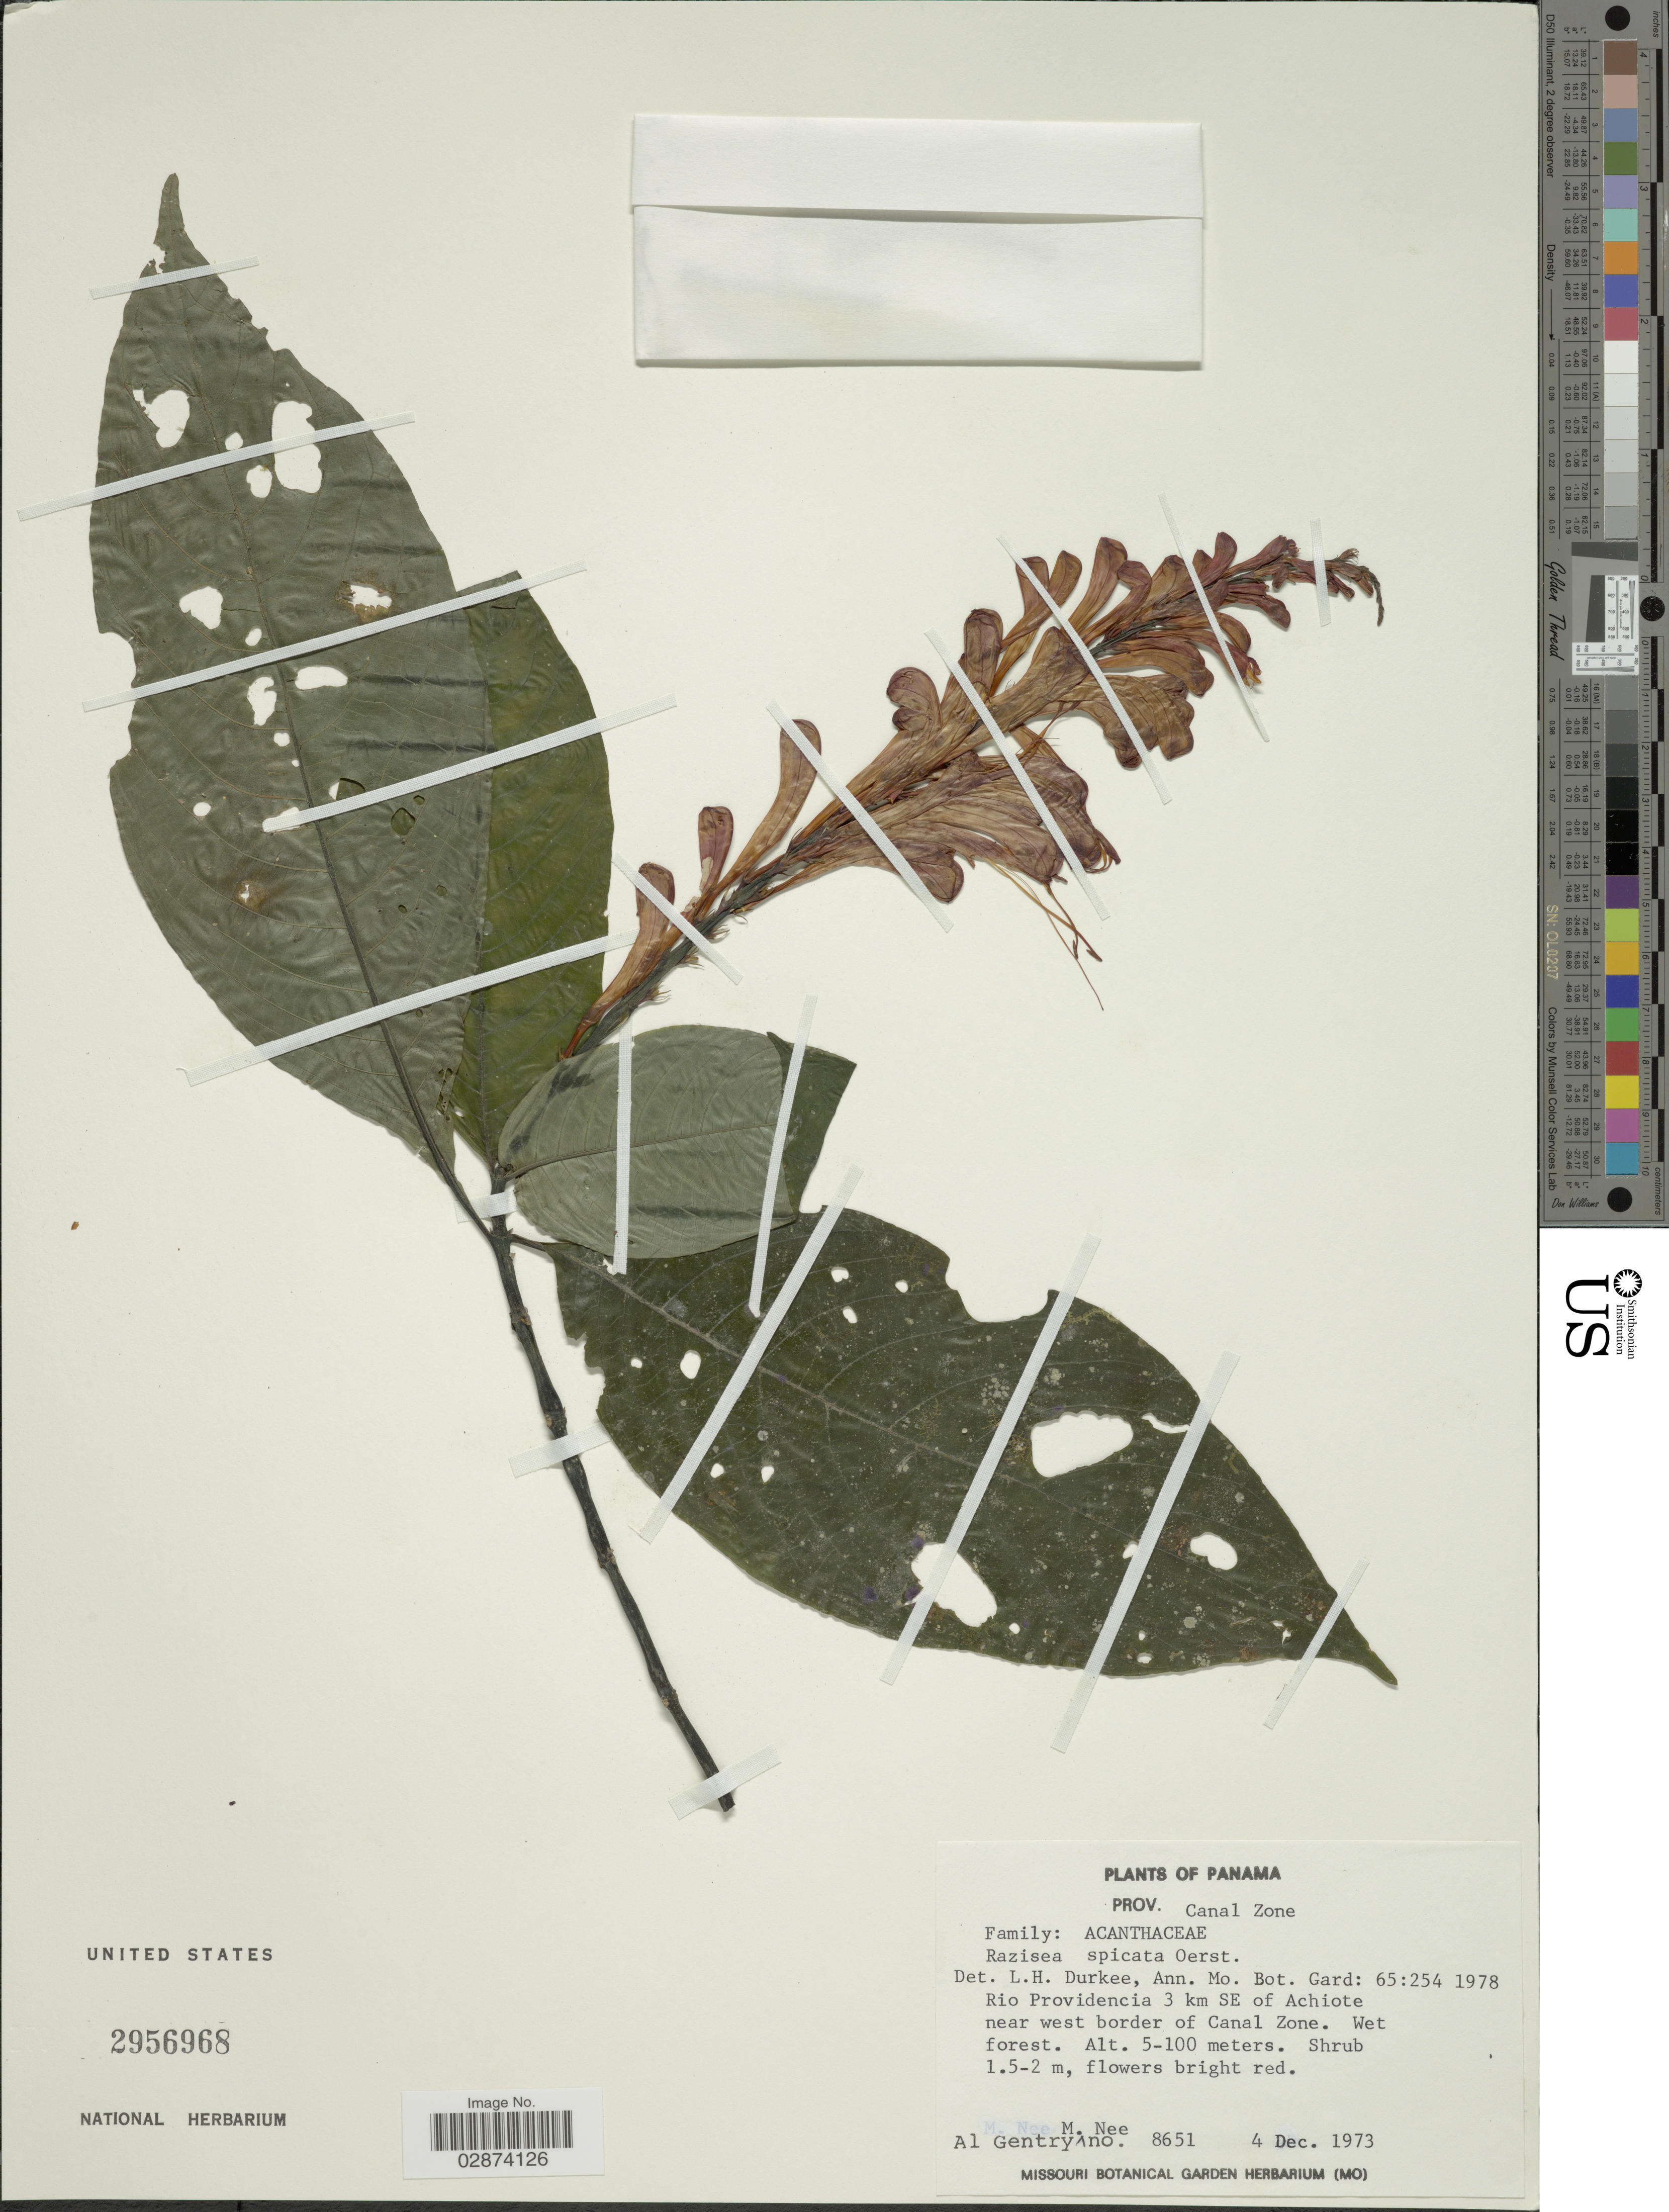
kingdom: Plantae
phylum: Tracheophyta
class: Magnoliopsida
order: Lamiales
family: Acanthaceae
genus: Razisea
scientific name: Razisea spicata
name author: Oerst.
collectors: A. H. Gentry & M. Nee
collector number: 8651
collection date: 1973-12-04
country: Panama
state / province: Colón / Panamá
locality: Prov. Canal Zone. Rio Providencia 3 km SE of Achiote near west border of Canal Zone.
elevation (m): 5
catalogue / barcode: US 2956968